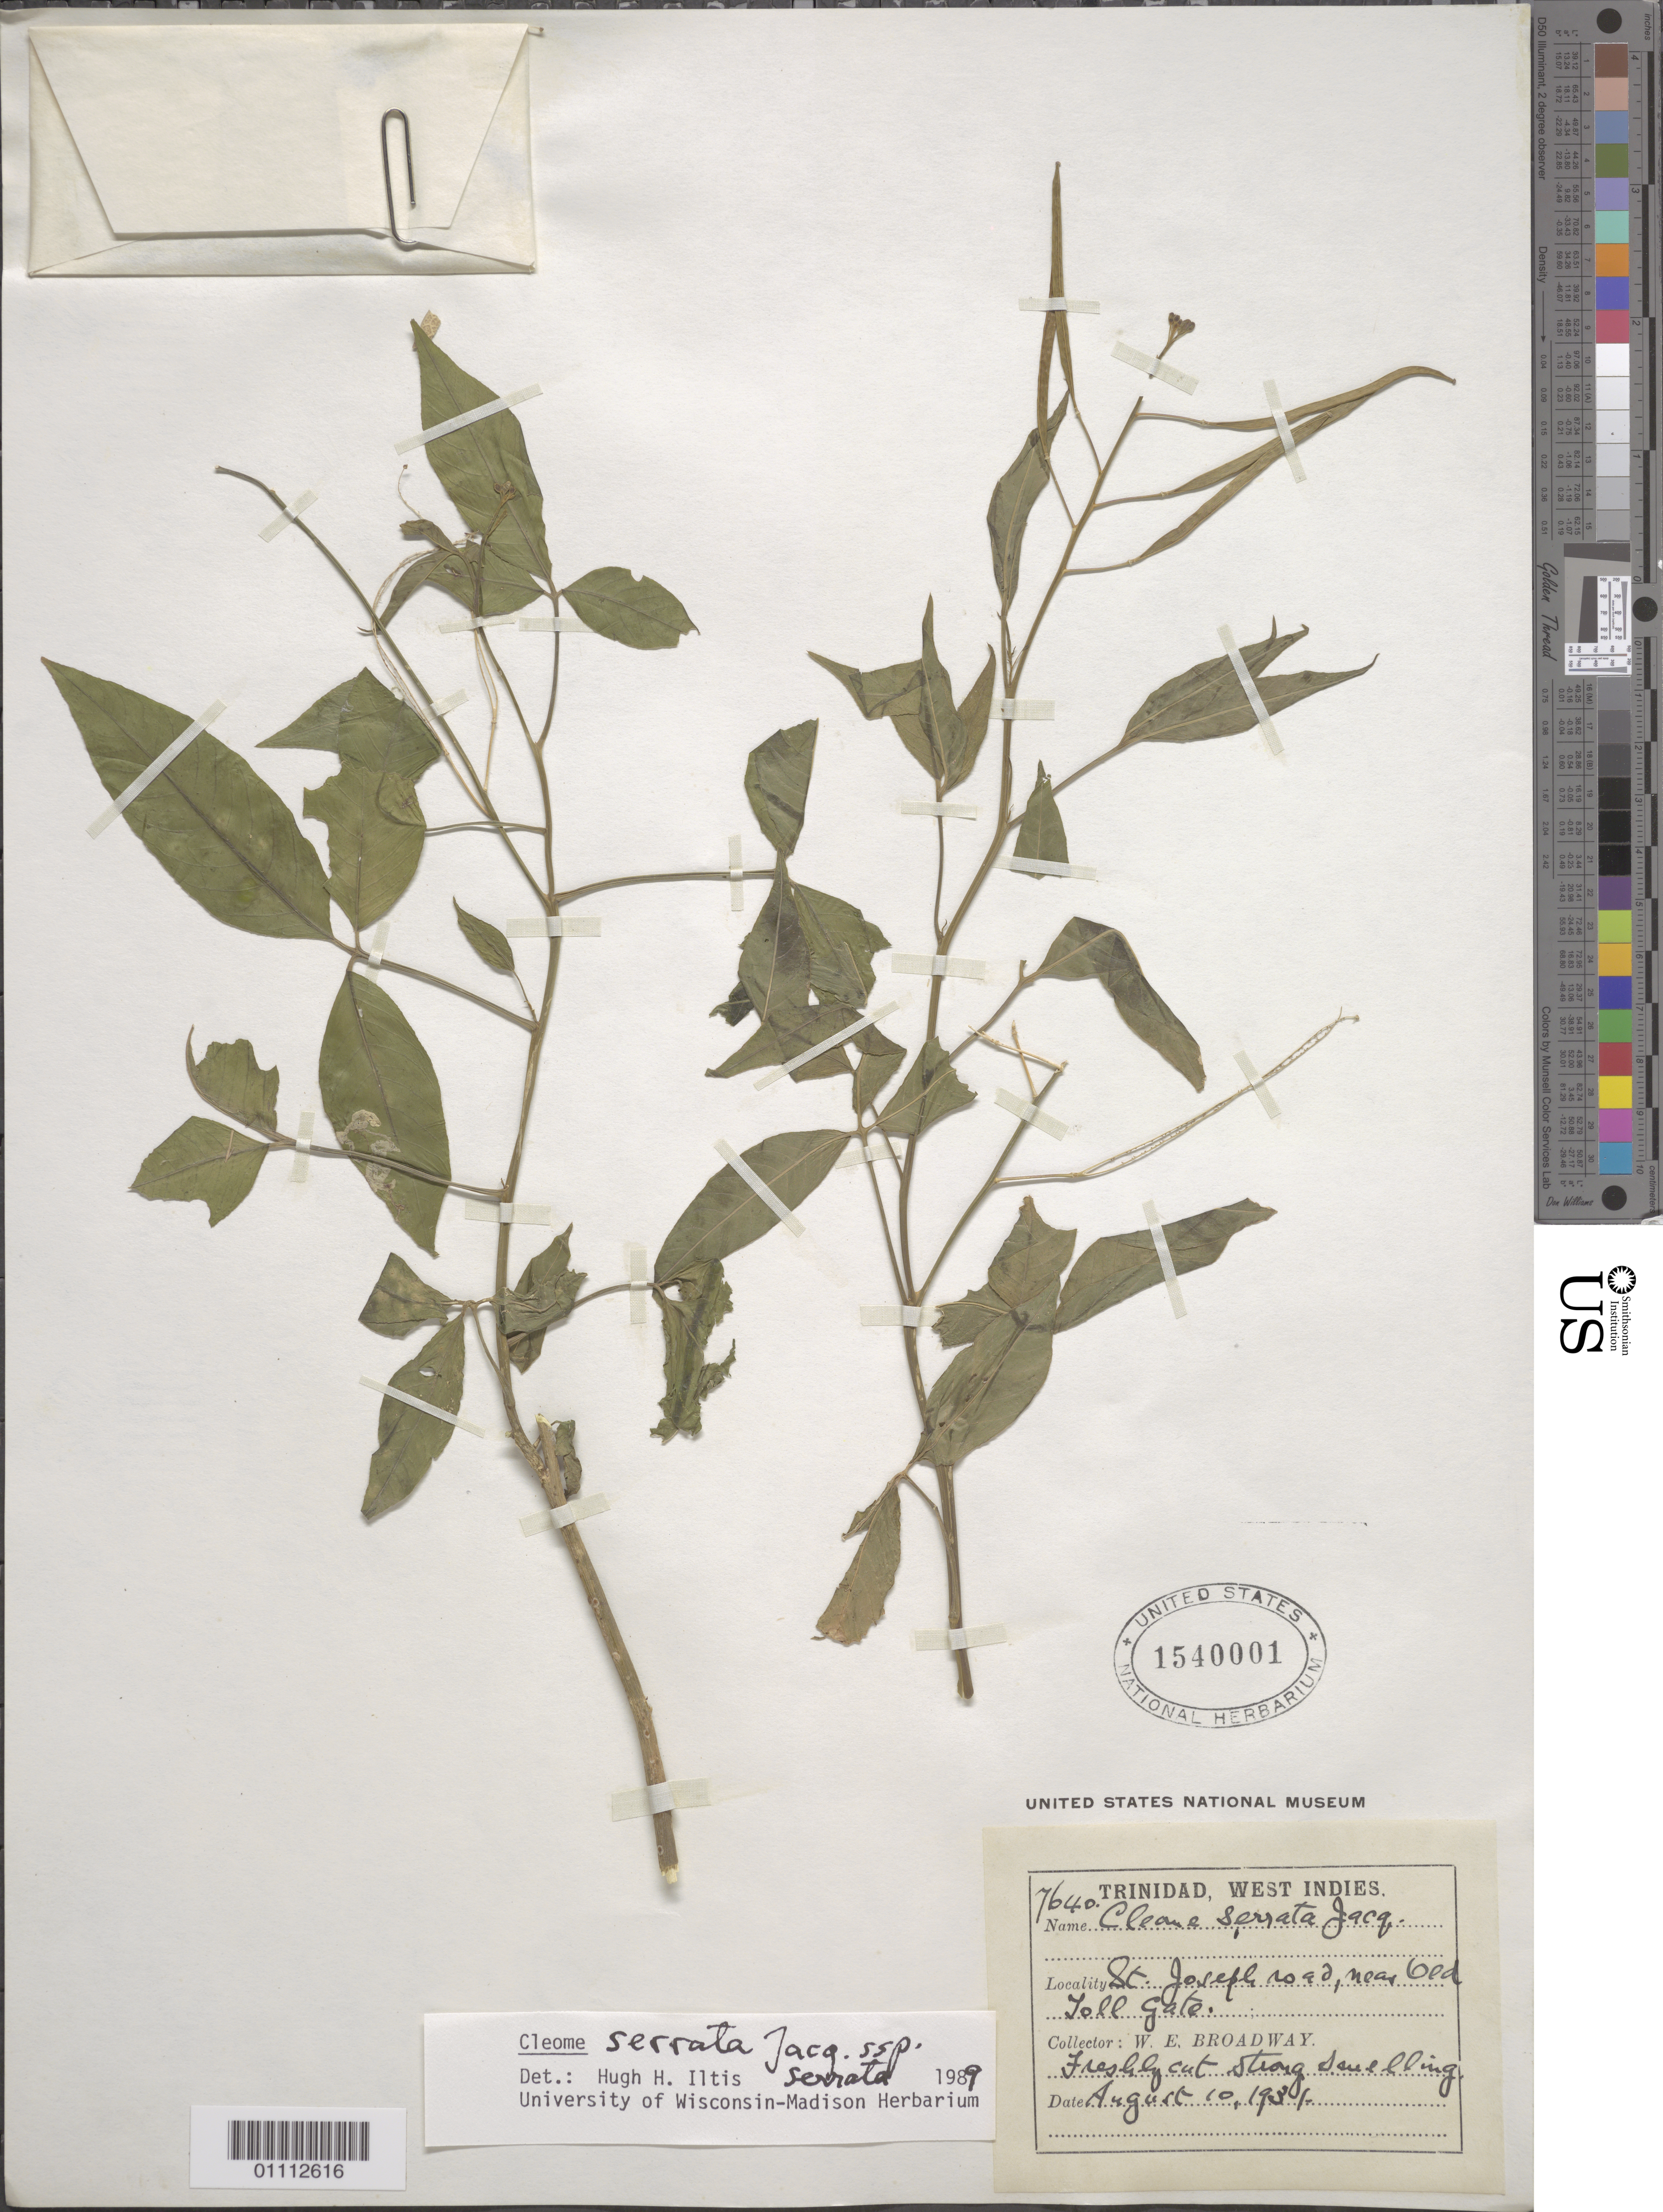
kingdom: Plantae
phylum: Tracheophyta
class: Magnoliopsida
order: Brassicales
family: Cleomaceae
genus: Cleoserrata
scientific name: Cleoserrata serrata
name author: (Jacq.) Iltis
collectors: W. E. Broadway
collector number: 7640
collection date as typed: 10 Aug 1931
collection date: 1931-08-10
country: Trinidad and Tobago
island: Trinidad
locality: St. Joseph road. near red toll gate.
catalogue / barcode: US 1540001